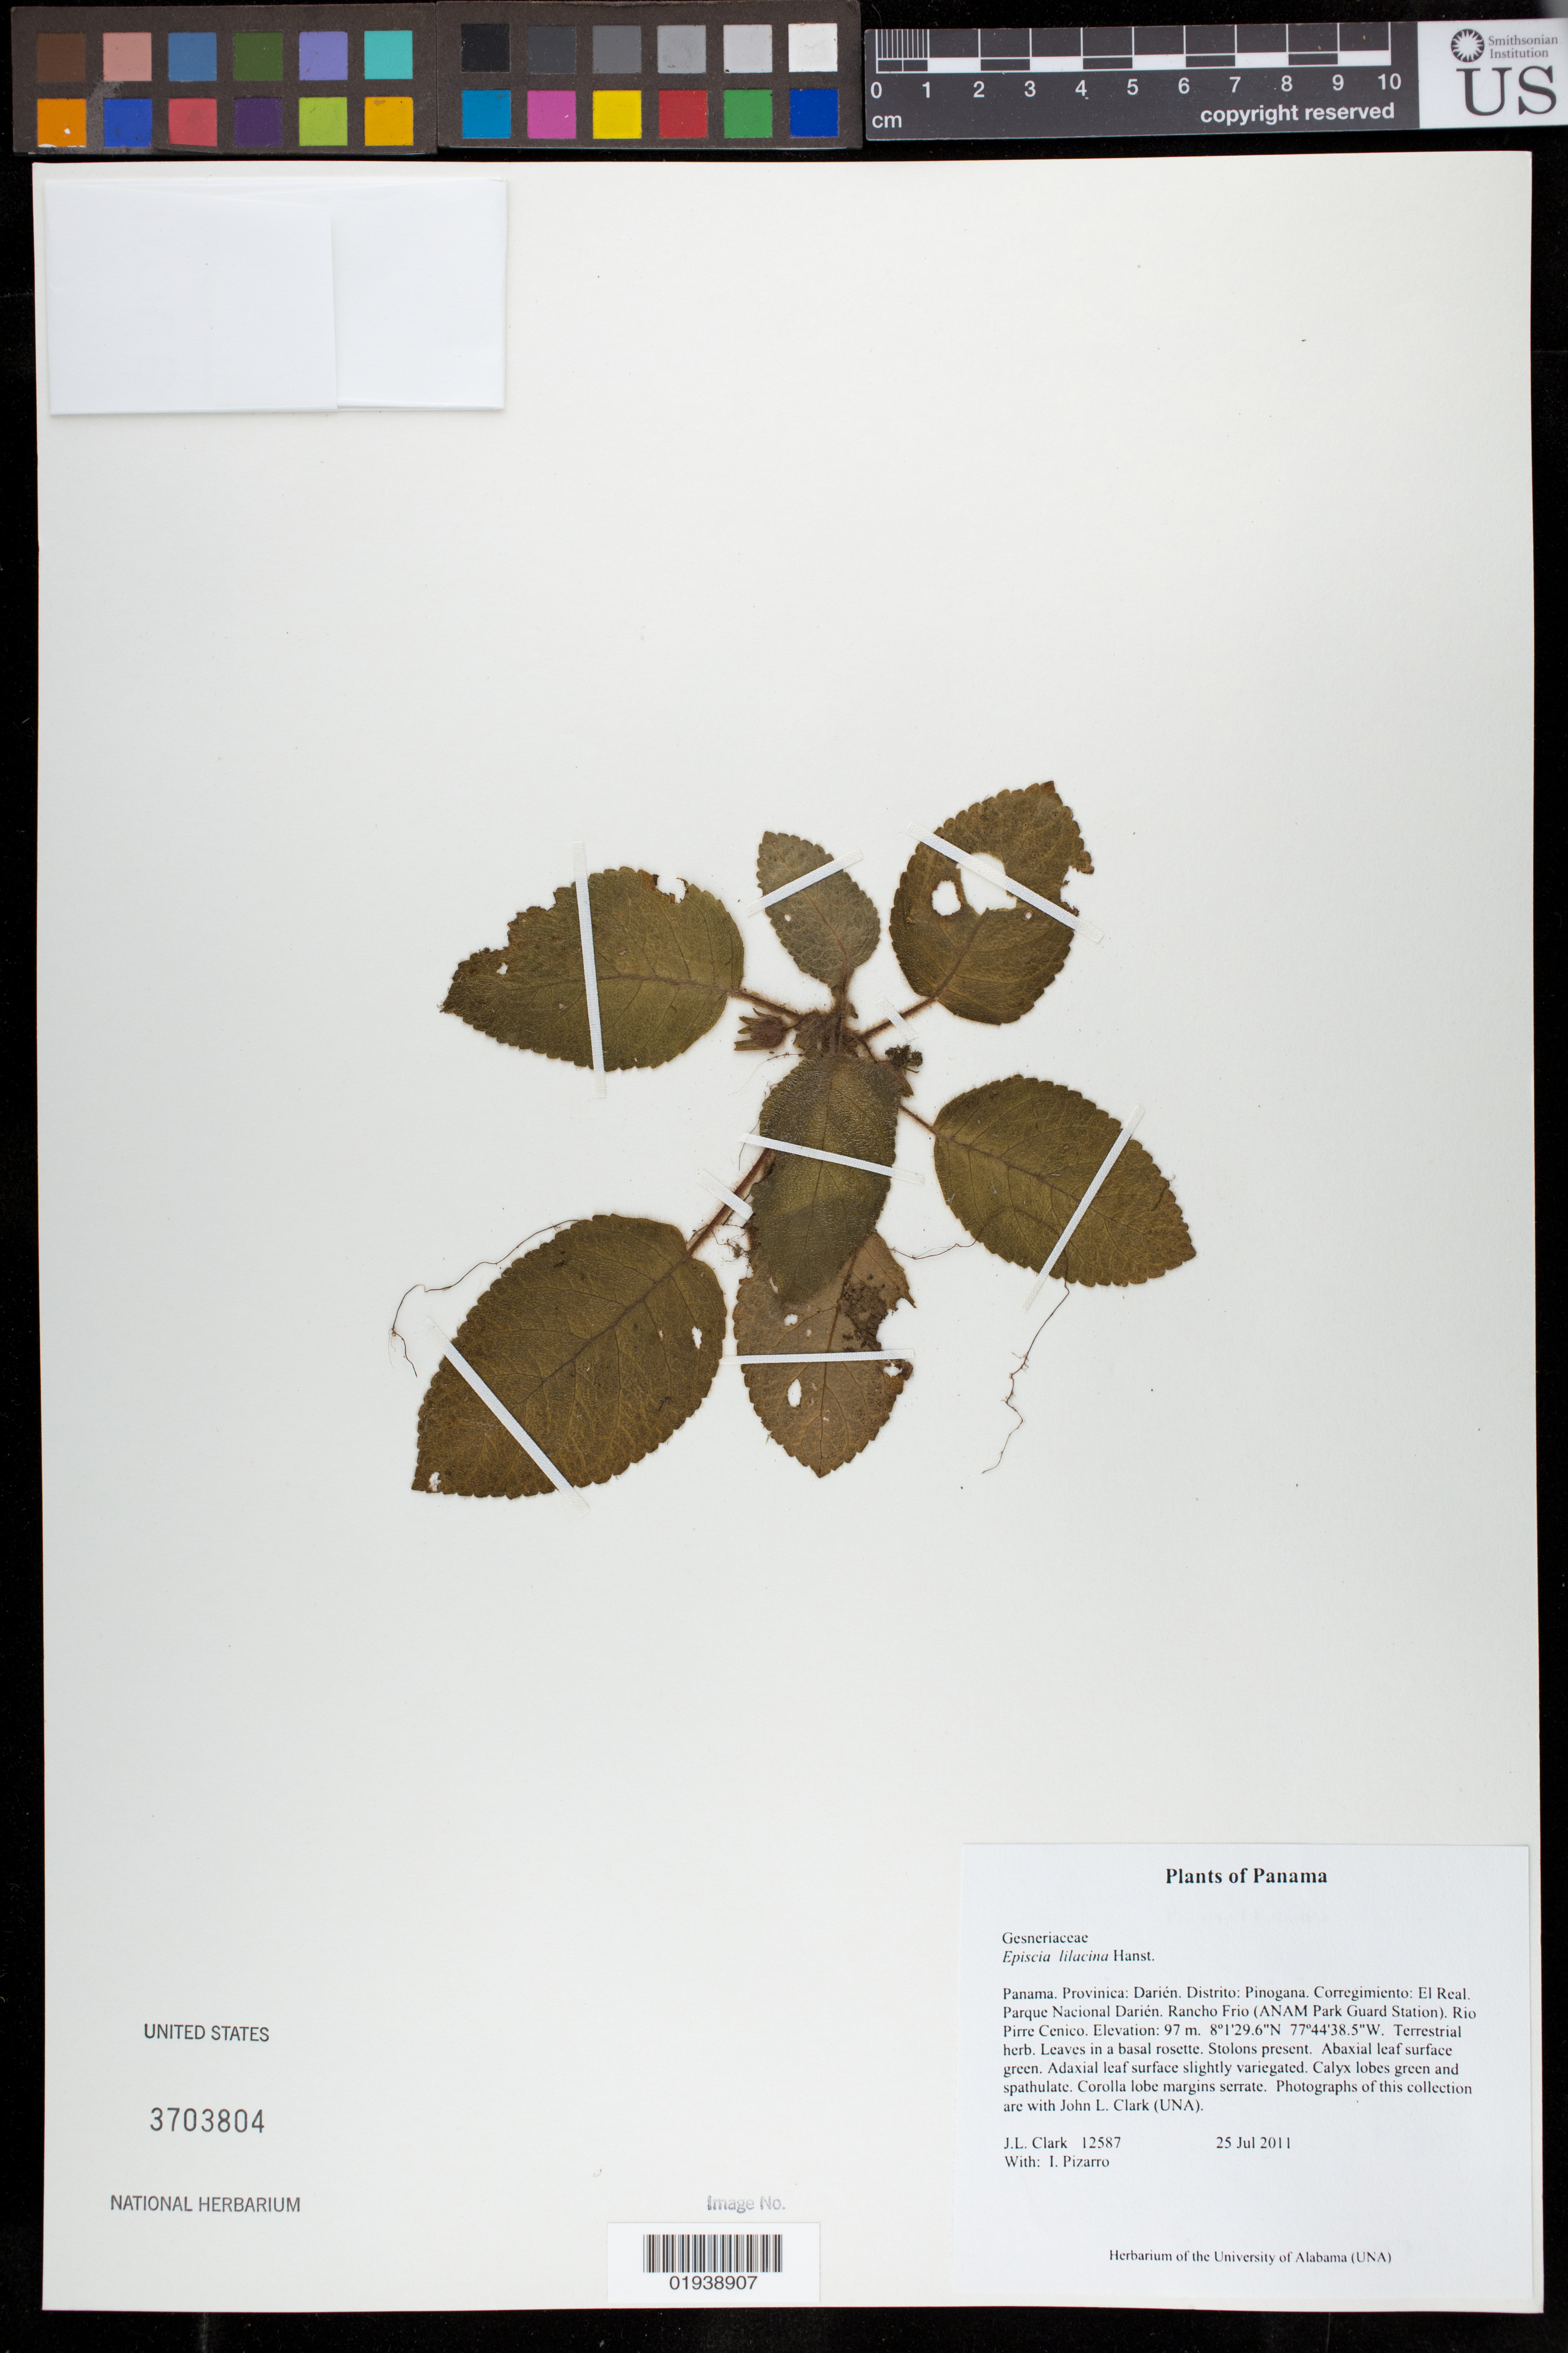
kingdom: Plantae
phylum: Tracheophyta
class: Magnoliopsida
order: Lamiales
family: Gesneriaceae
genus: Episcia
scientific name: Episcia lilacina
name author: Hanst.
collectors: J. L. Clark & I. Pizarro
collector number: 12587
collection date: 2011-07-25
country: Panama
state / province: Darién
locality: Distrito Pinogana. El Real. Parque Nacional Darién. Rancho Frio (ANAM Park Guard Station), Rio Pirre Cenico.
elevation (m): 97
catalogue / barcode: US 3703804